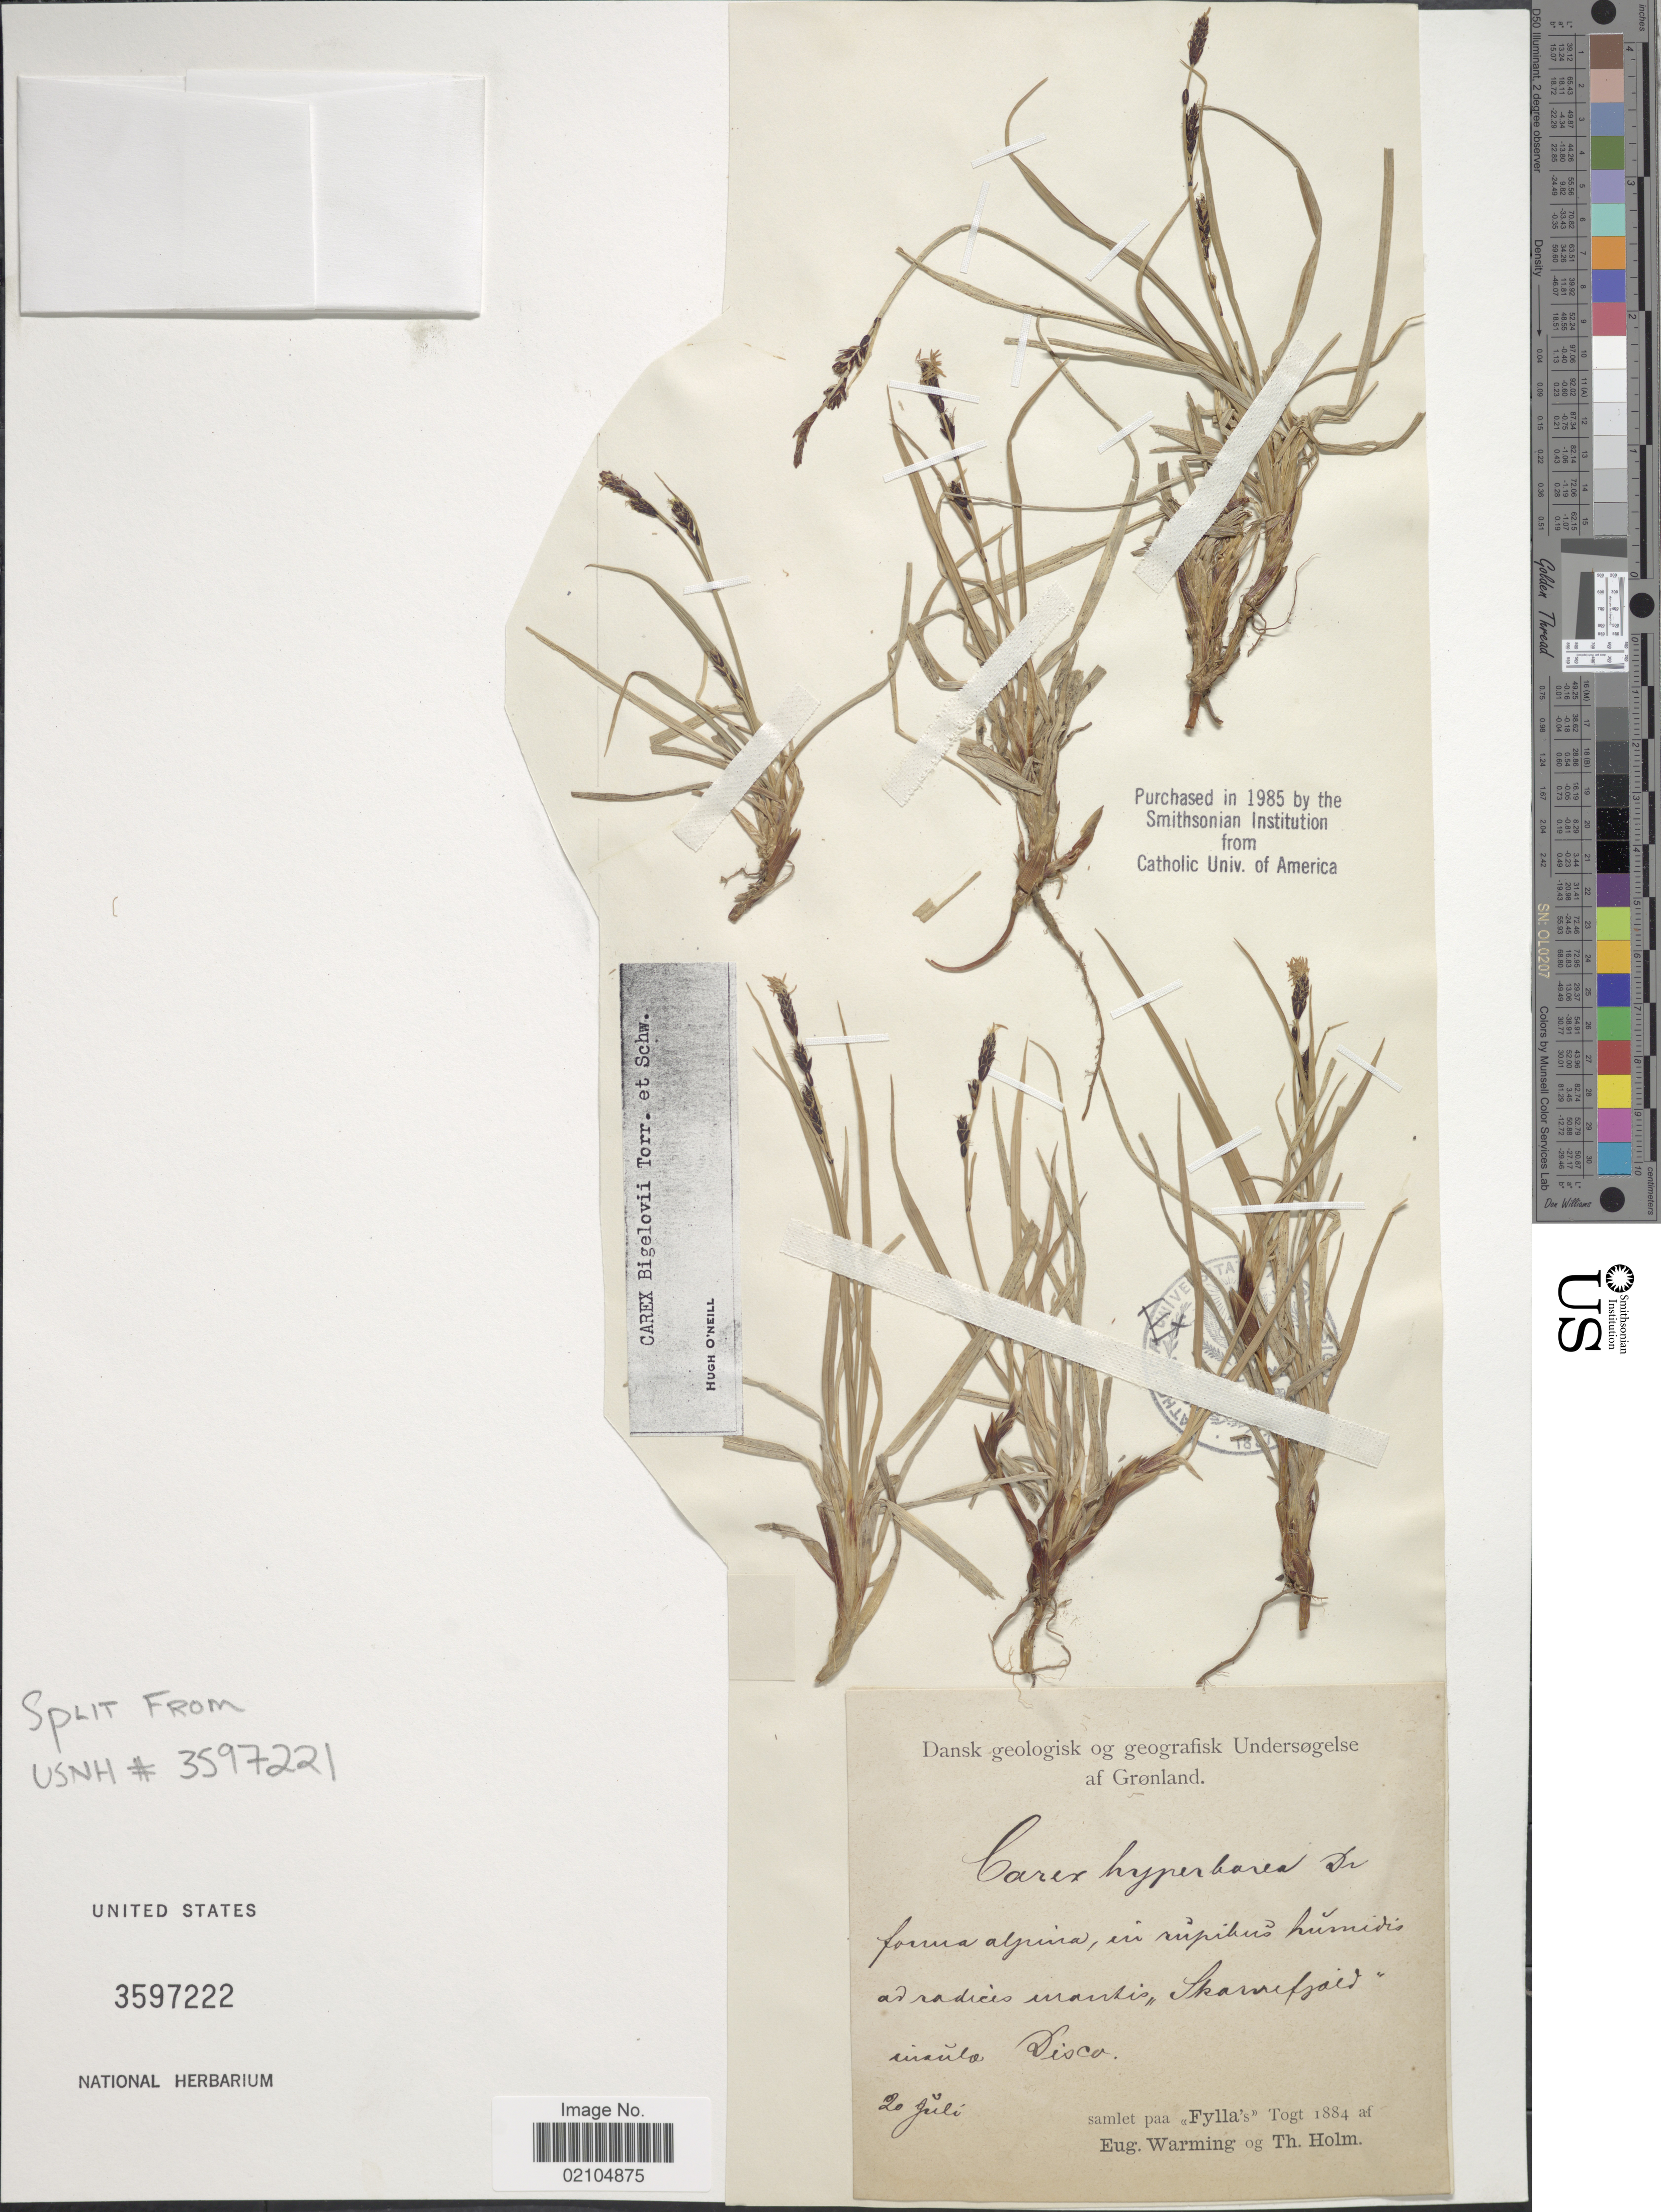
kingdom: Plantae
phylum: Tracheophyta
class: Liliopsida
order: Poales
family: Cyperaceae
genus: Carex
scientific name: Carex bigelowii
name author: Torr. ex Schwein.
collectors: E. Warming & T. Holm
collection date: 1884-07-20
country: Greenland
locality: Grønland, montis "Skarvefjeld" insula Disco.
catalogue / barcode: US 3597222